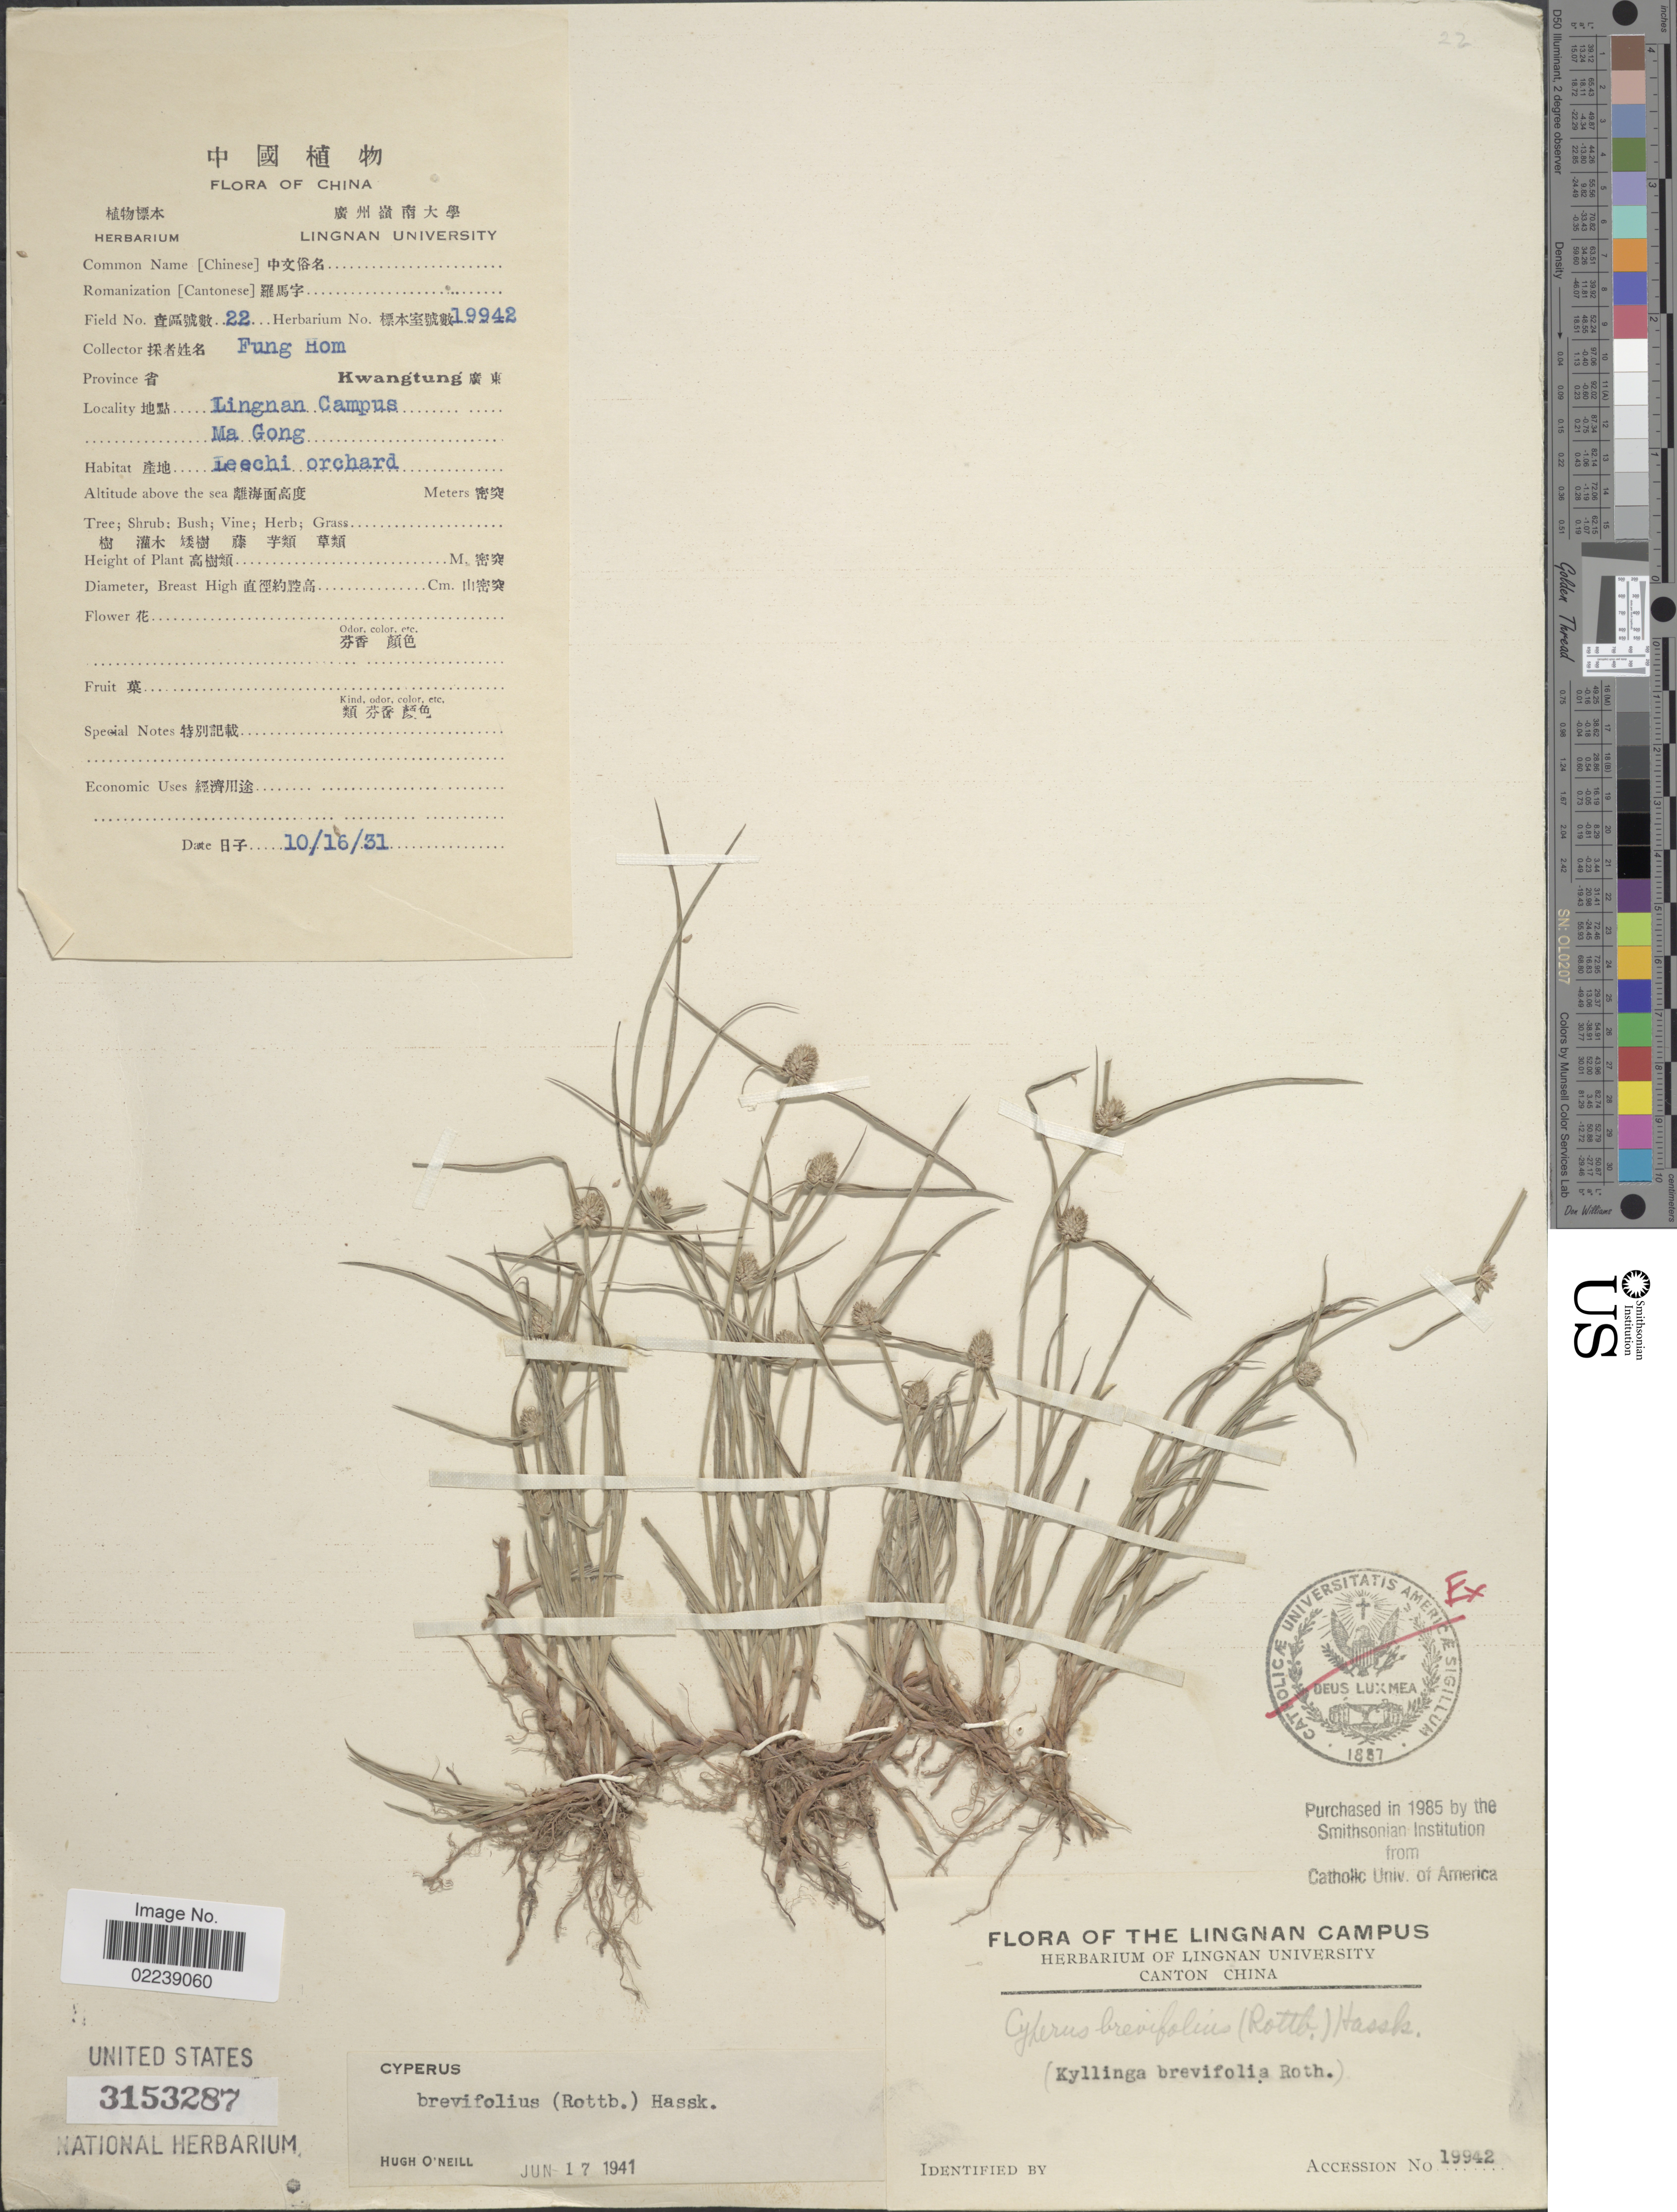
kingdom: Plantae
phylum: Tracheophyta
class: Liliopsida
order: Poales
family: Cyperaceae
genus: Cyperus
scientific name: Cyperus brevifolius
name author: (Rottb.) Hassk.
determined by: Strong, M. T., (US), Smithsonian Institution - National Museum of Natural History (UNITED STATES)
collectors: F. Hom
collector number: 22/19942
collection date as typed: Transcribed d/m/y: 16/10/31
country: China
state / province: Guangdong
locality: Province Kwangtung, Lingnan Campus, Ma Gong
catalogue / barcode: US 3153287